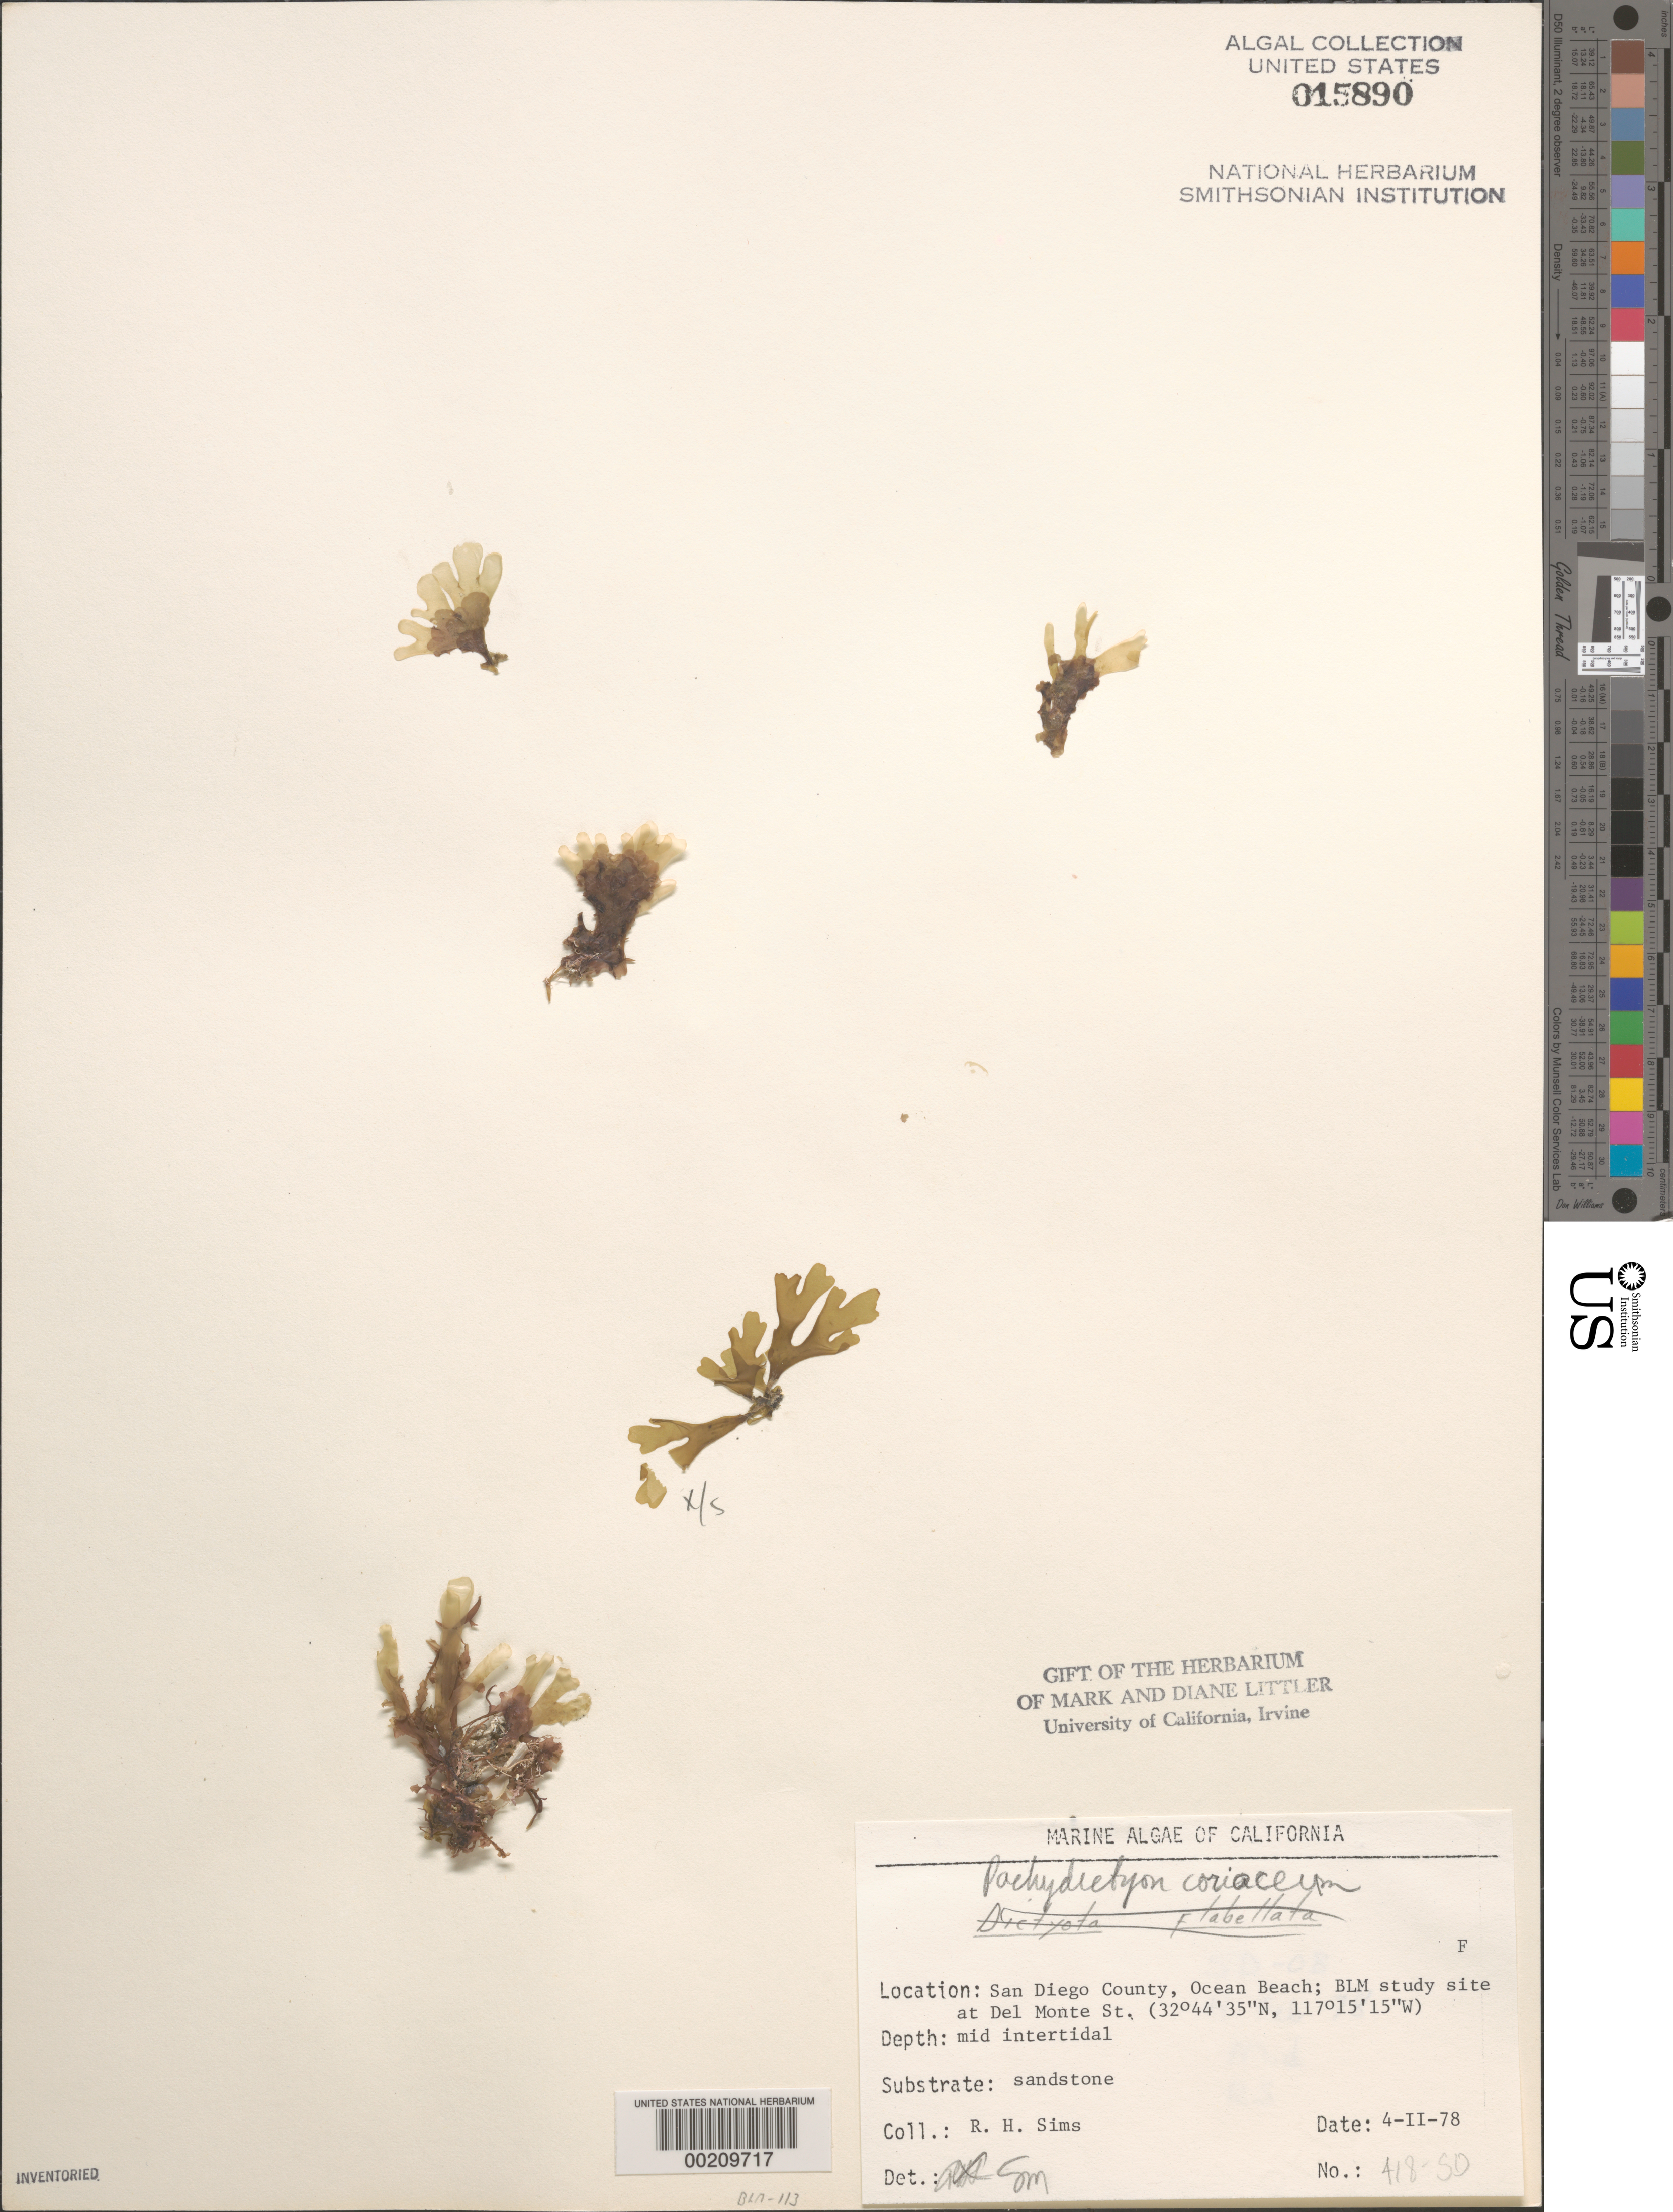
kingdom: Chromista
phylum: Ochrophyta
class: Phaeophyceae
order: Dictyotales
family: Dictyotaceae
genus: Pachydictyon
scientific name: Pachydictyon coriaceum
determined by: Murray, S. N.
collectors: R. H. Sims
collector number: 418-SD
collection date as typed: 04 Feb 1978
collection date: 1978-02-04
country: United States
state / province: California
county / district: San Diego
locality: Ocean Beach, end of Del Monte Street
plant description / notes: BLM-SOCALBIGHT Rocky Intertidal Survey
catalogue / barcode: US 15890